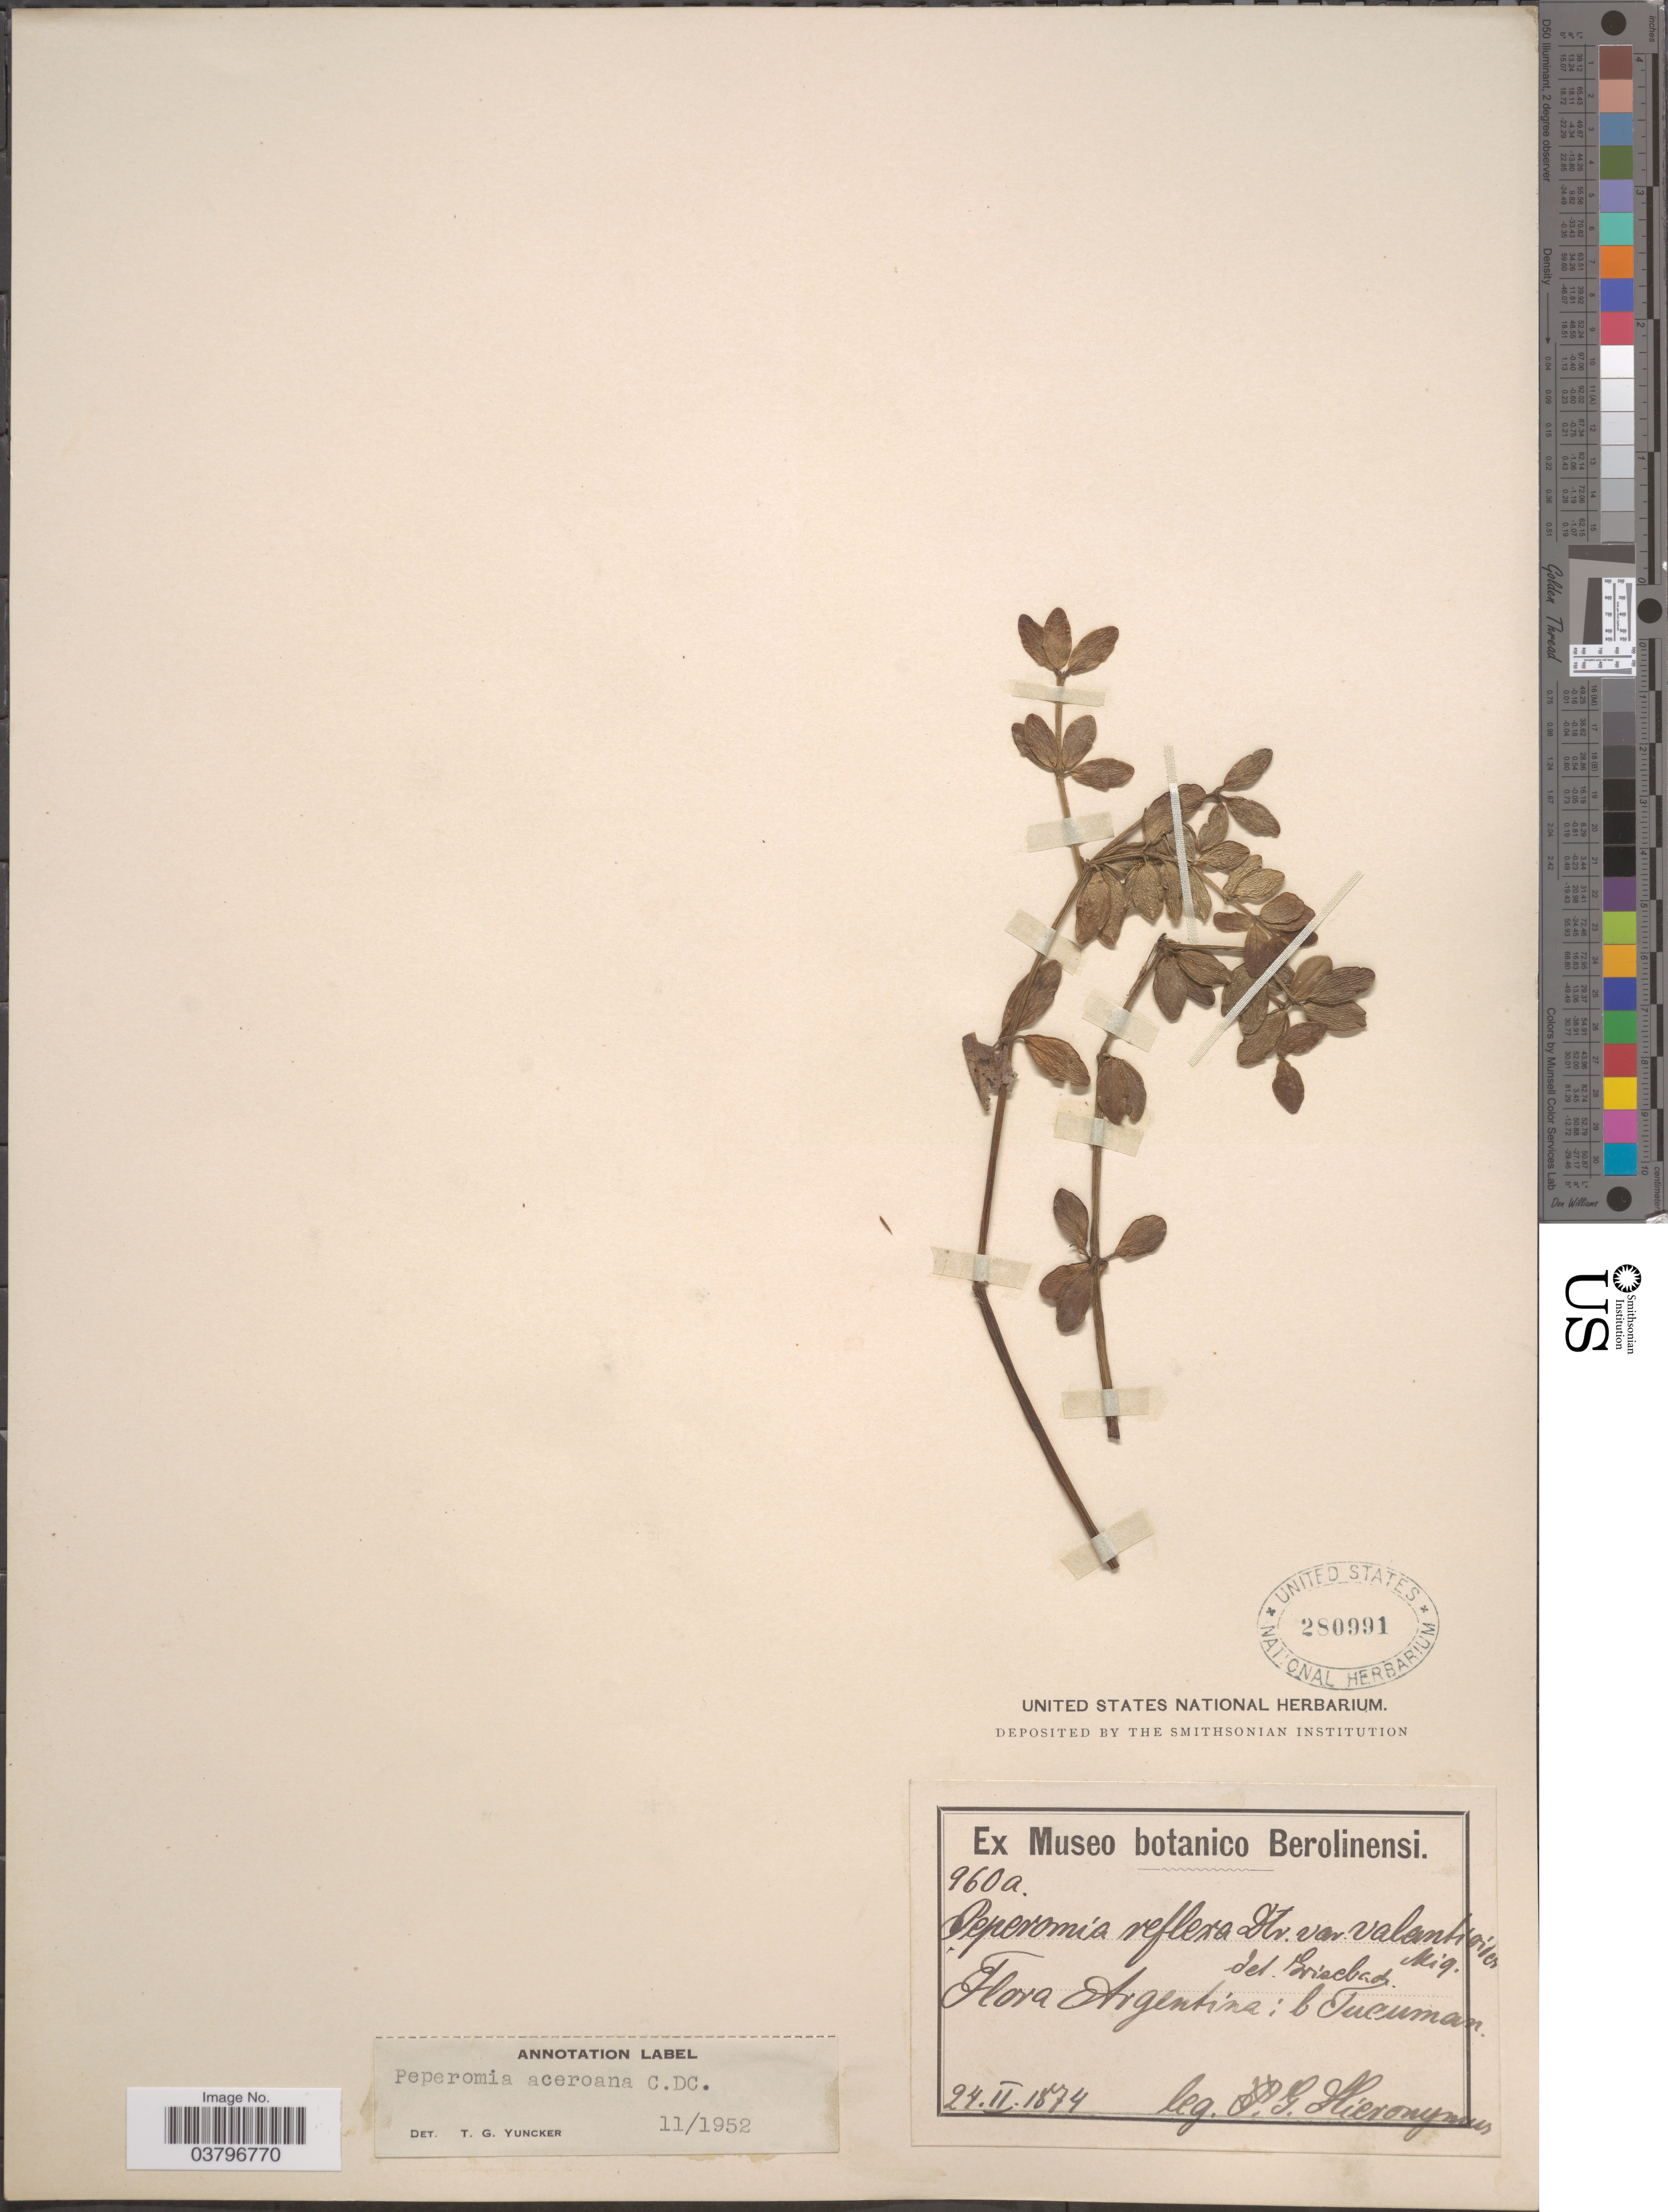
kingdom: Plantae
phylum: Tracheophyta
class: Magnoliopsida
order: Piperales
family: Piperaceae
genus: Peperomia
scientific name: Peperomia aceroana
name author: C. DC.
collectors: G. H. Hieronymus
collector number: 960a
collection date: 1874-02-24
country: Argentina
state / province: Tucuman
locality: B. Tucuman.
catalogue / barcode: US 280991